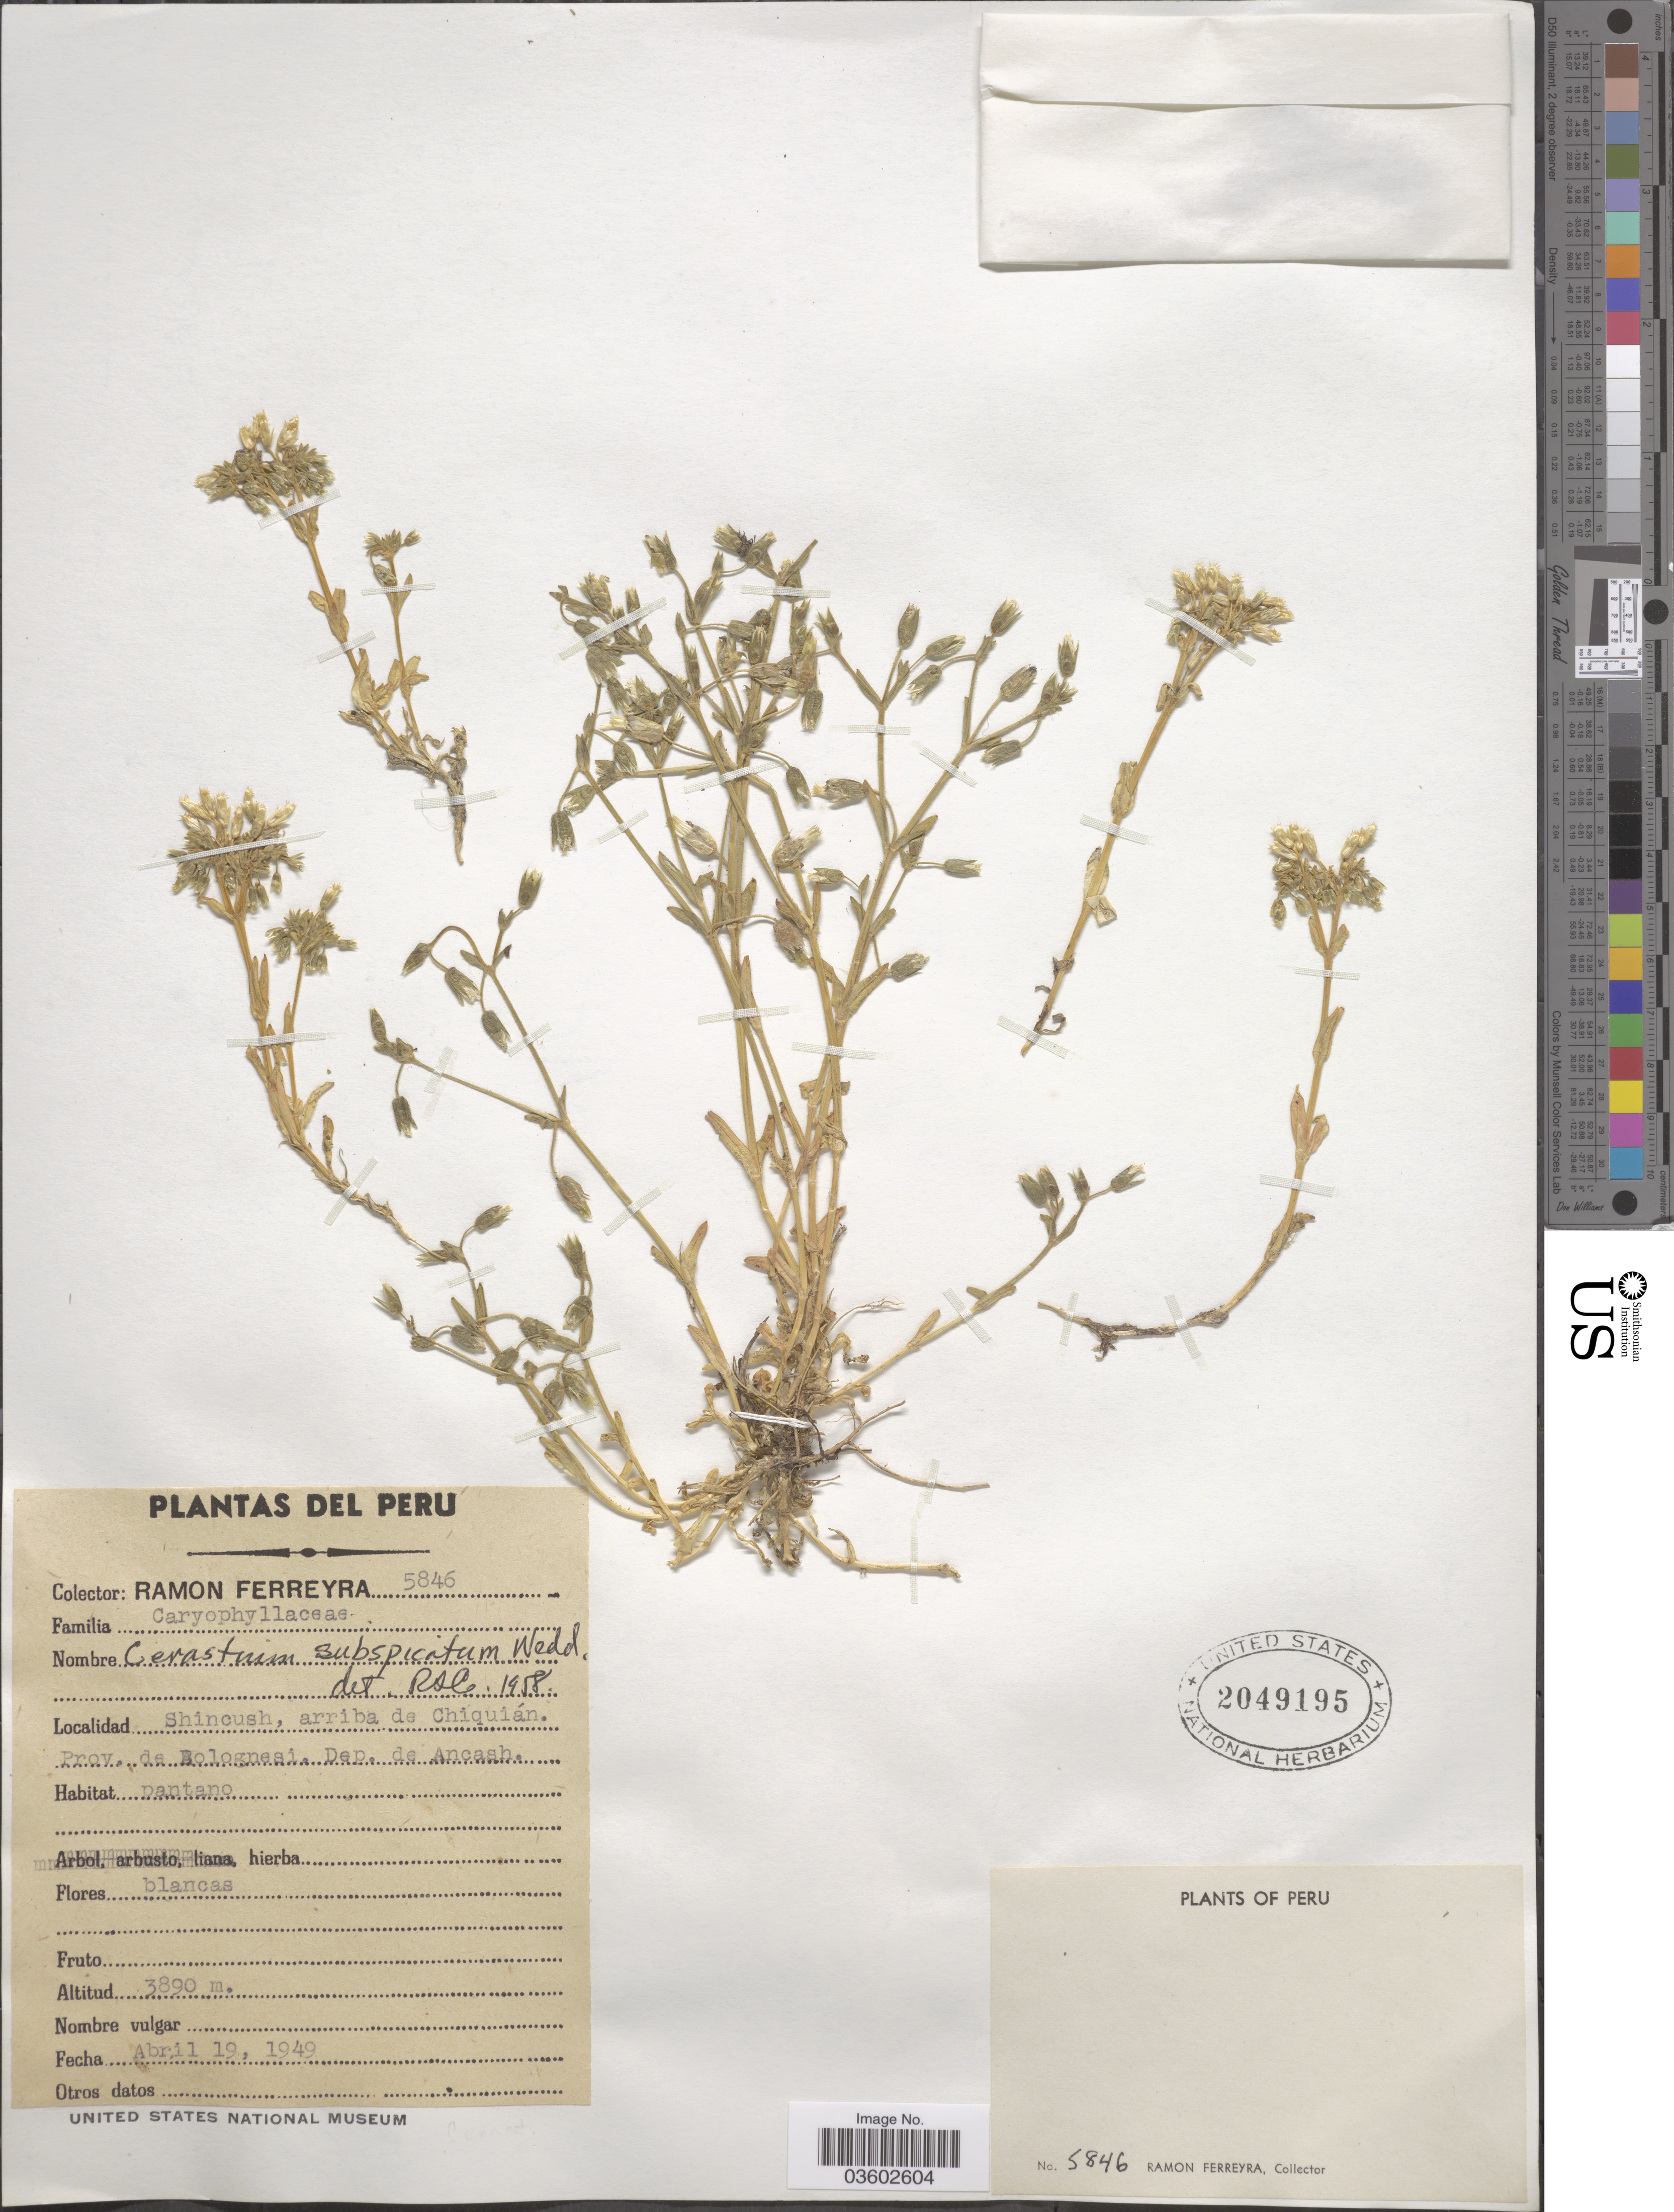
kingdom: Plantae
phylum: Tracheophyta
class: Magnoliopsida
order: Caryophyllales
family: Caryophyllaceae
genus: Cerastium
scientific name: Cerastium subspicatum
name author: Wedd.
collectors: R. A. Ferreyra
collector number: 5846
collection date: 1949-04-19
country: Peru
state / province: Ancash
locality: Shincush, arriba de Chiquián. Prov. de Bolognesi. Dep. de Ancash.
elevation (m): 3890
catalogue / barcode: US 2049195